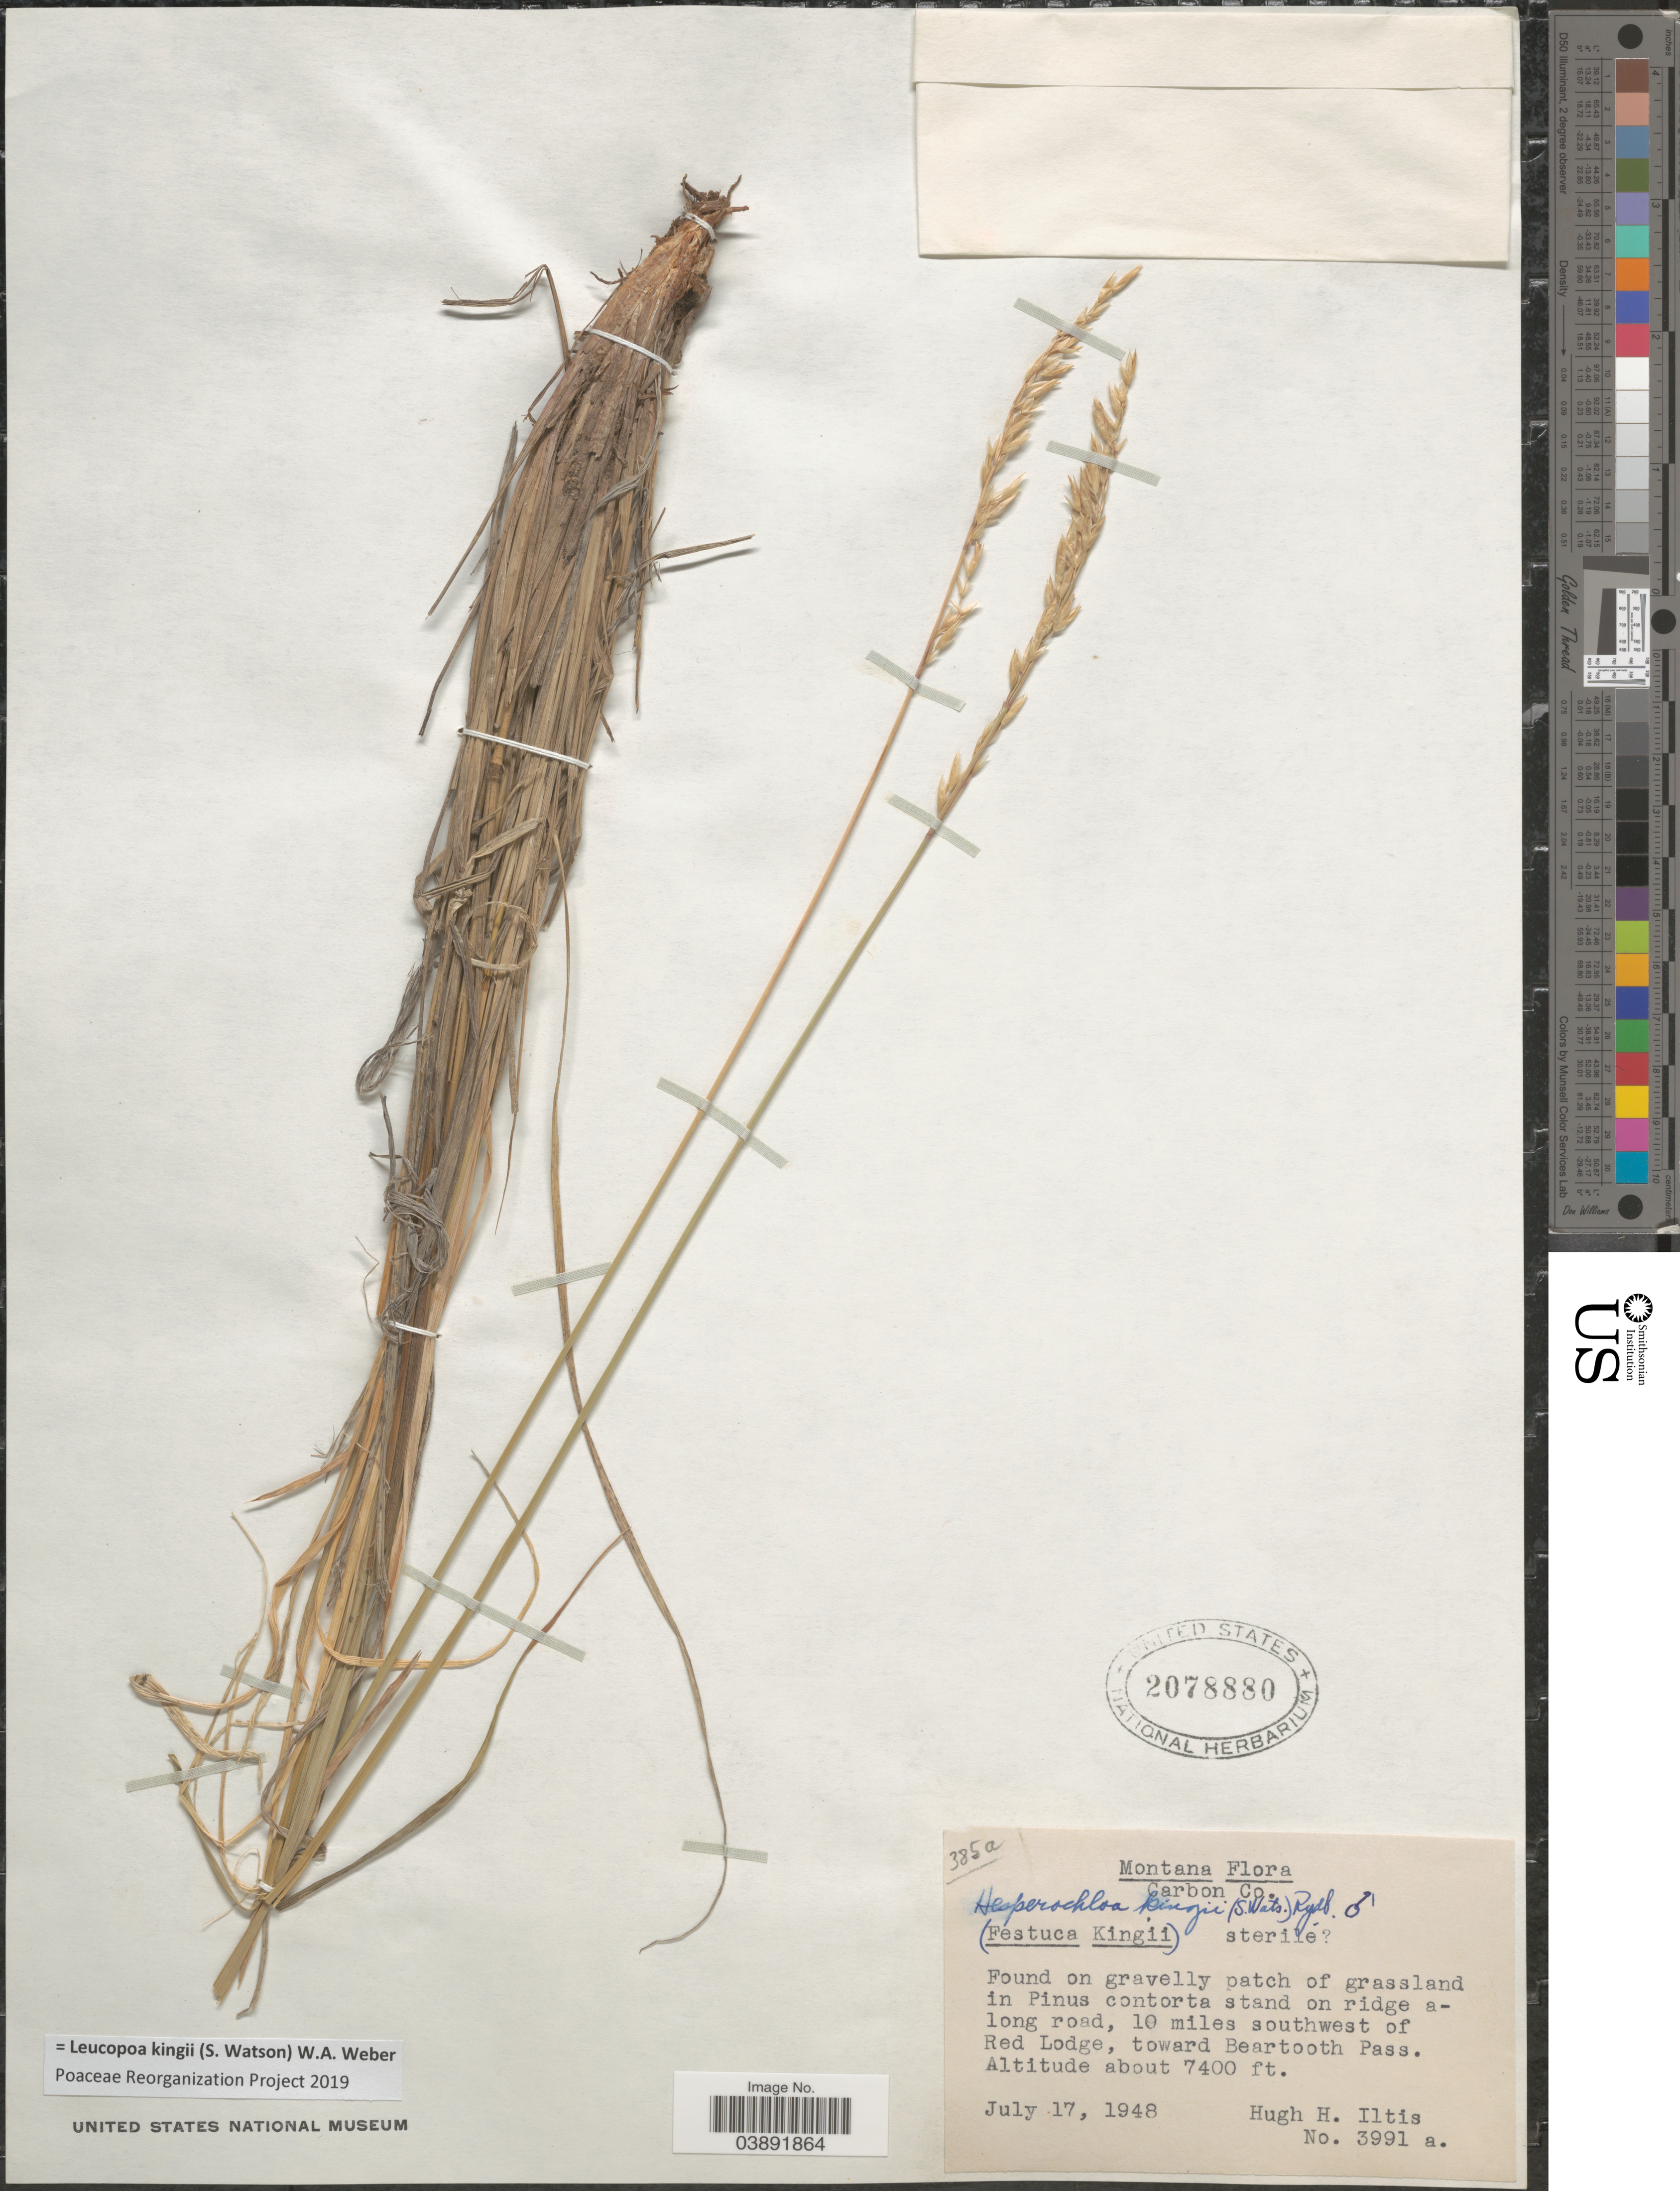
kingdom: Plantae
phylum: Tracheophyta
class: Liliopsida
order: Poales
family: Poaceae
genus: Hesperochloa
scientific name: Hesperochloa kingii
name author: (S. Watson) Rydb.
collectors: H. Iltis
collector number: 3991a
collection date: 1948-07-17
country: United States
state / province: Montana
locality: Carbon Co. 10 miles southwest of Red Lodge, toward Beartooth Pass.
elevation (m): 2256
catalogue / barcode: US 2078880